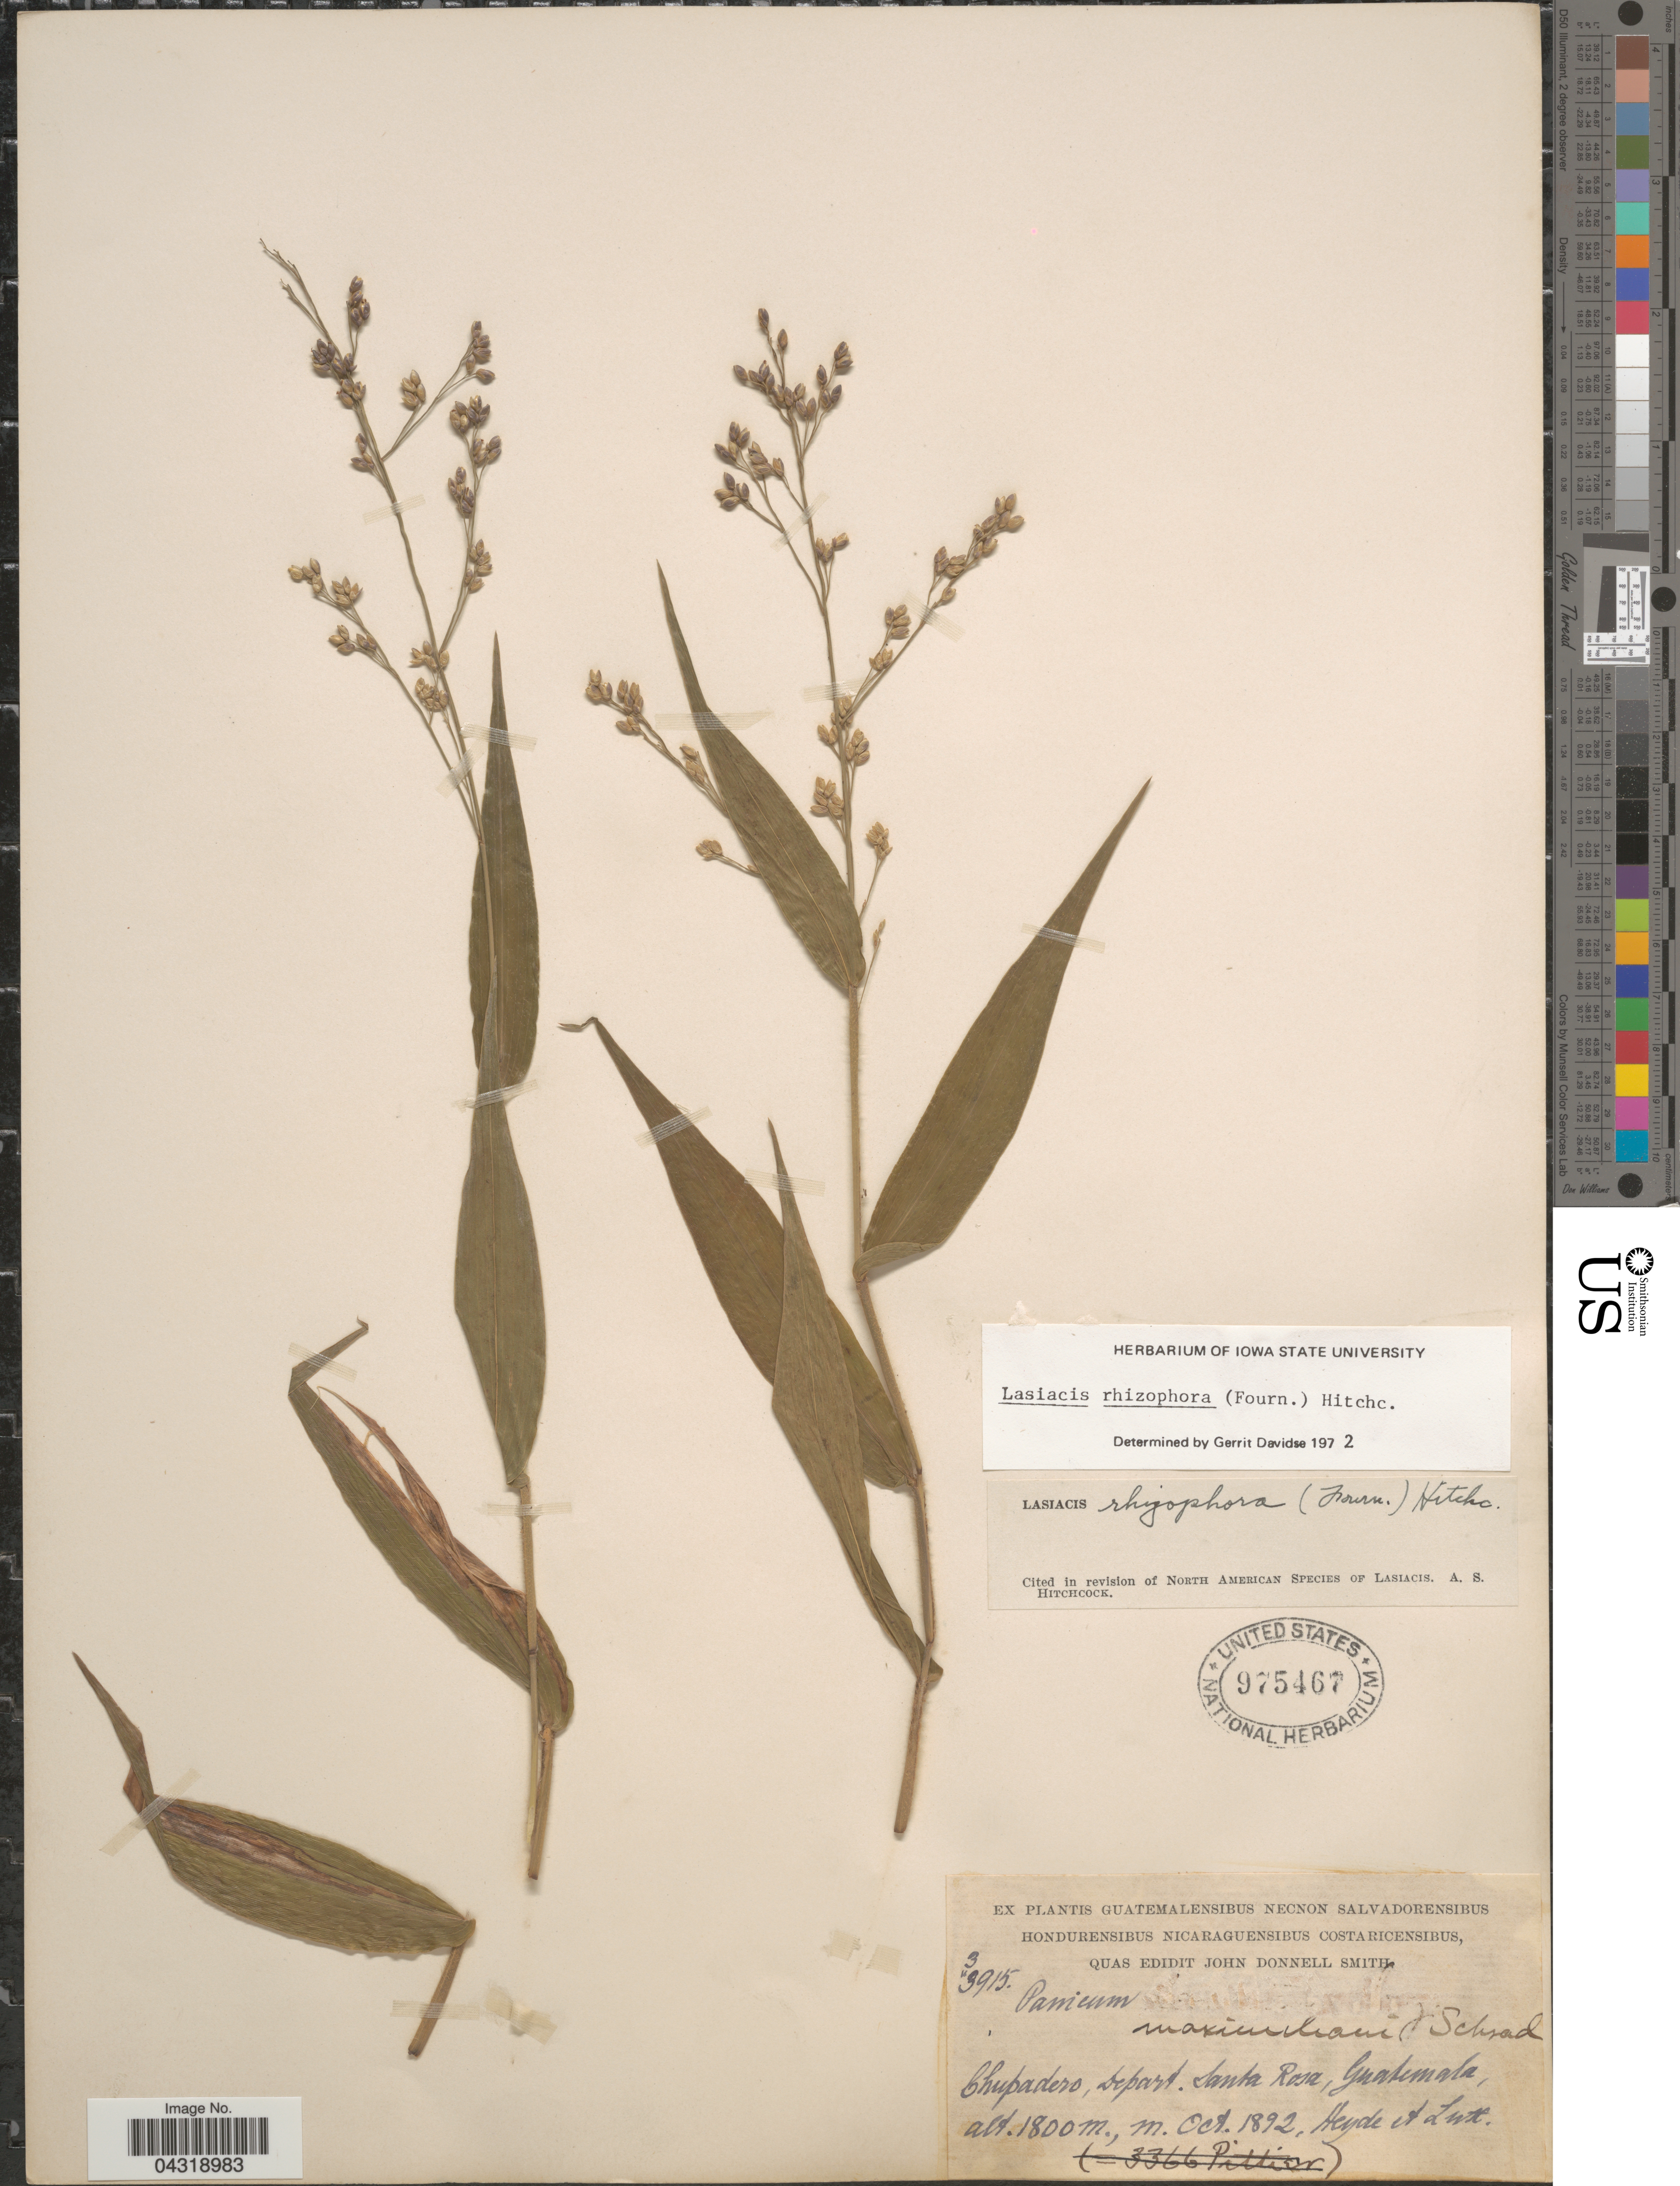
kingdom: Plantae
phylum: Tracheophyta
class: Liliopsida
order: Poales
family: Poaceae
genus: Lasiacis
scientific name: Lasiacis rhizophora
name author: (E. Fourn.) Hitchc.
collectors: Heyde & Lux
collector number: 3915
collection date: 1892-10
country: Guatemala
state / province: Santa Rosa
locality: Chupadero, Depart. Santa Rosa.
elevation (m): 1800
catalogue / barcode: US 975467